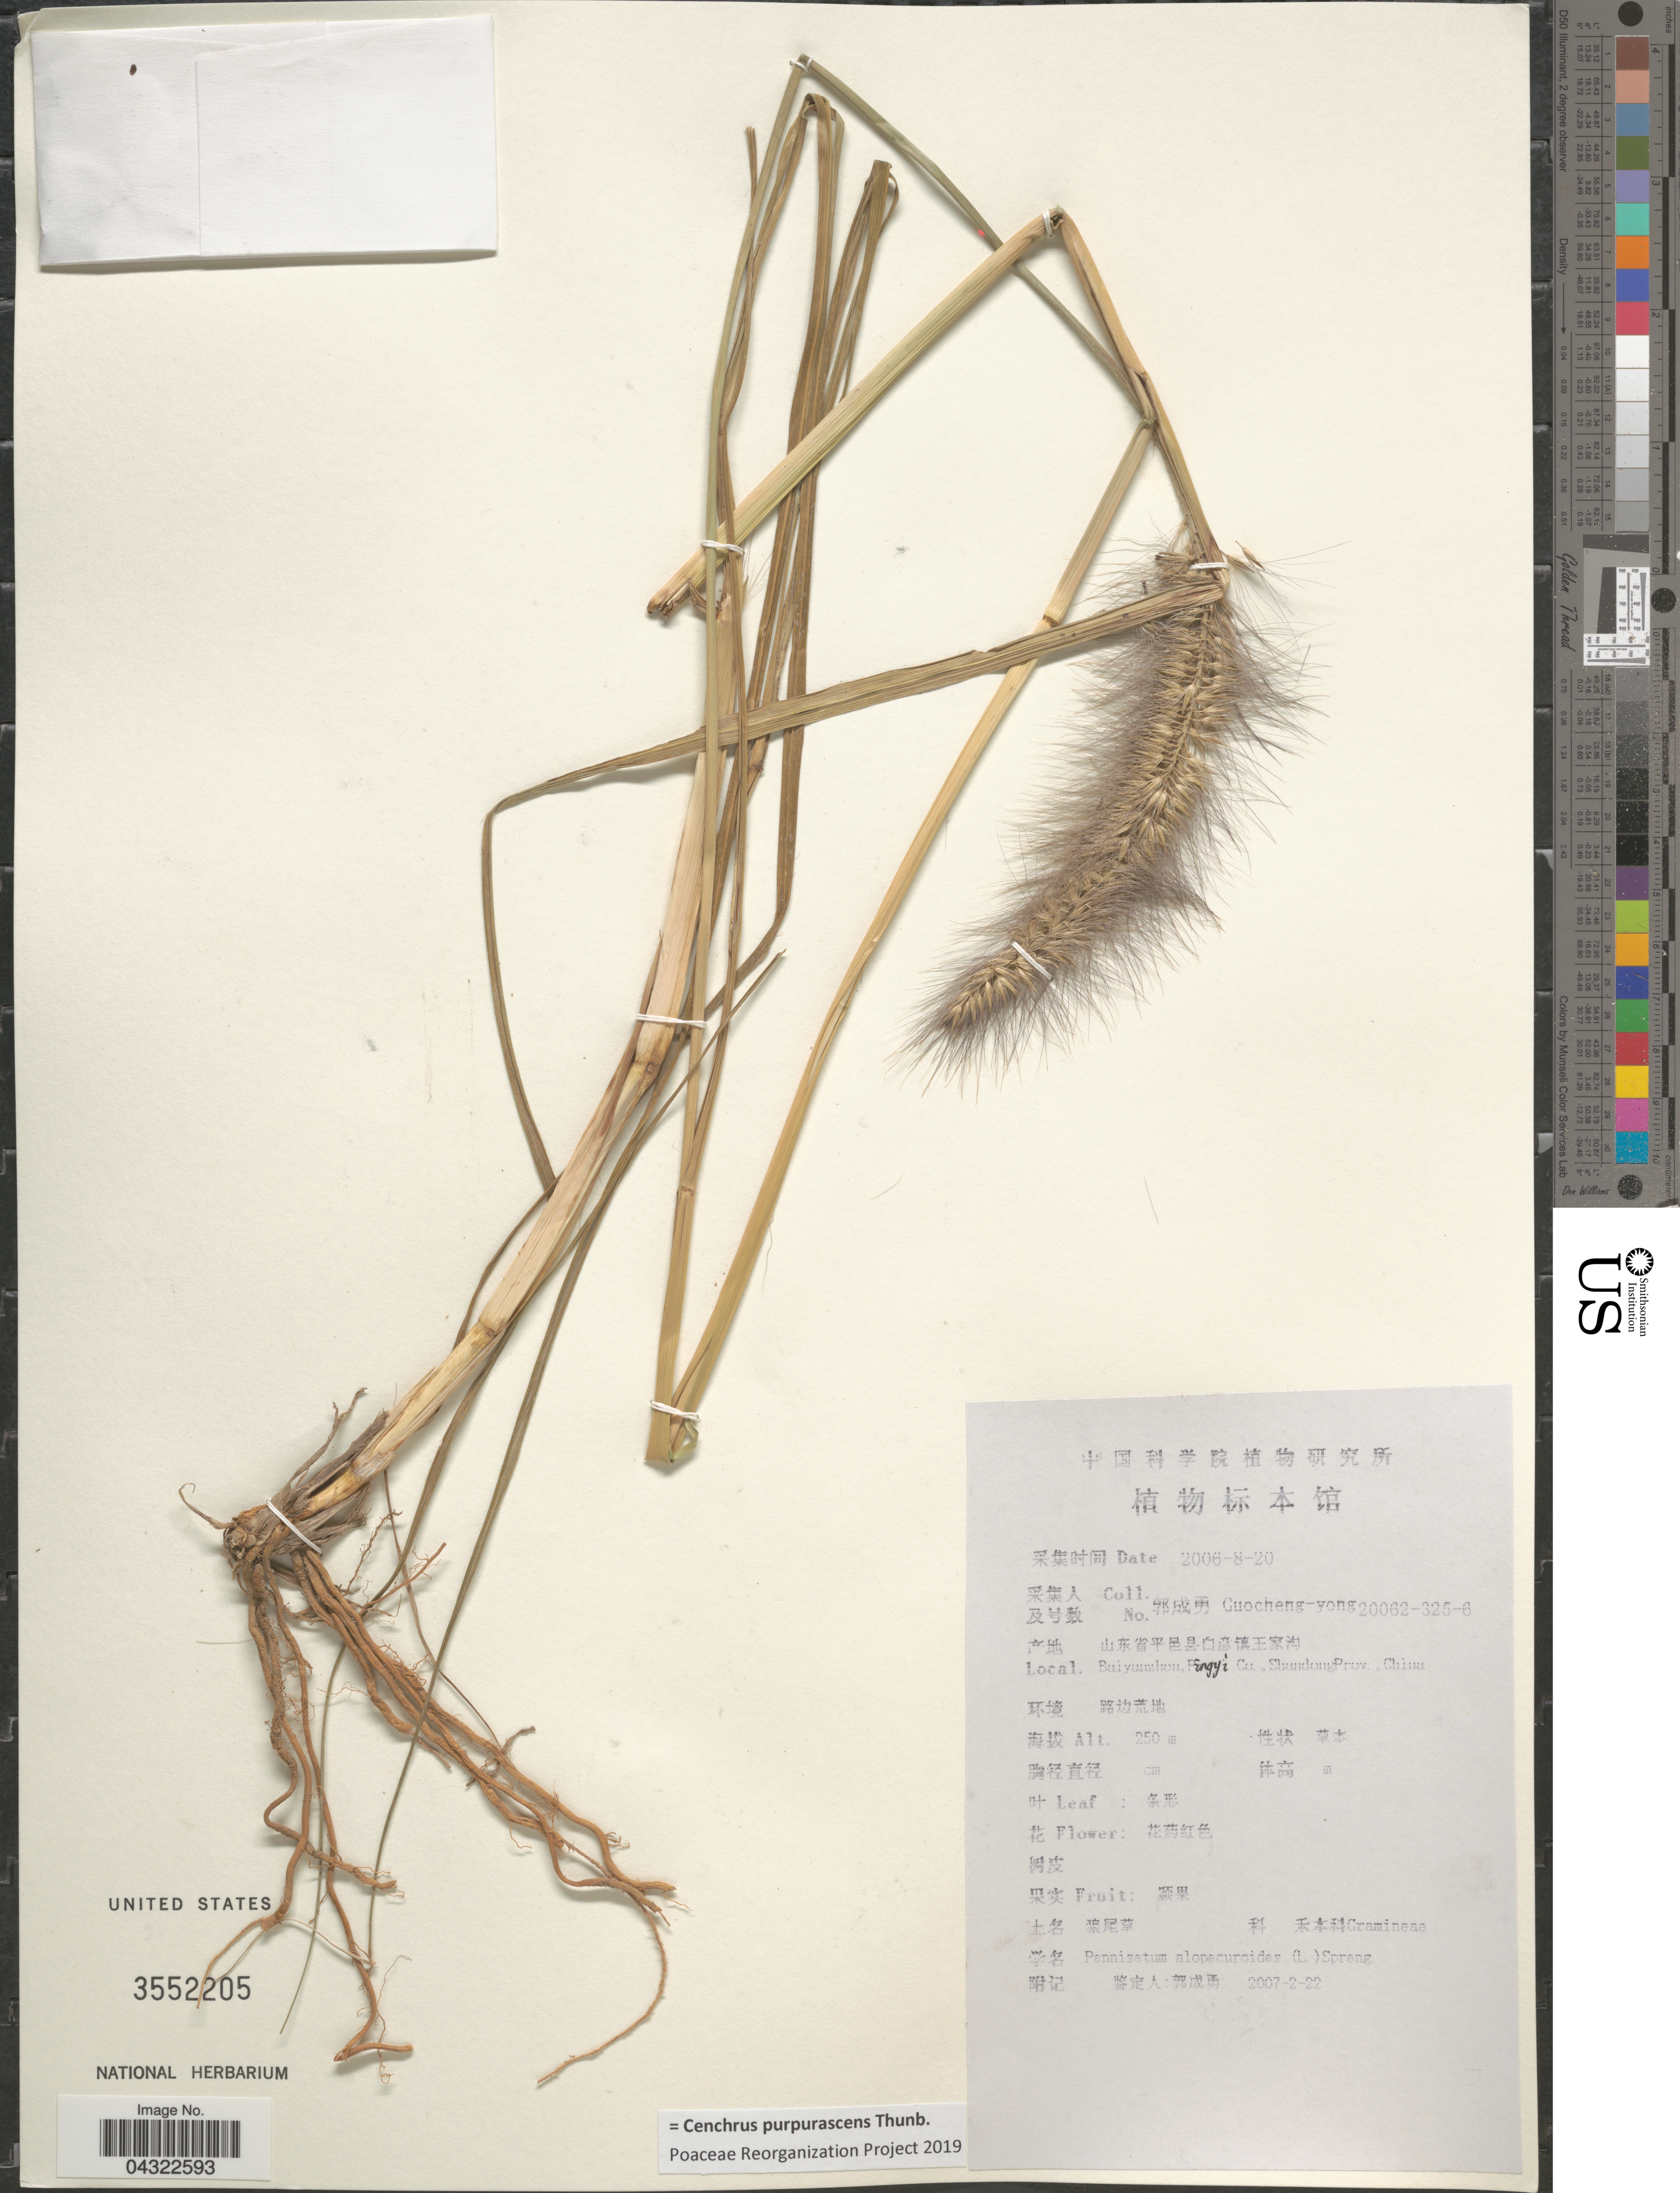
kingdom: Plantae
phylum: Tracheophyta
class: Liliopsida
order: Poales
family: Poaceae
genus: Cenchrus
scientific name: Cenchrus purpurascens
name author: Thunb.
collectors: Guo cheng-yong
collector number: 20062-325-6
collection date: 2006-08-20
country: China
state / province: Shandong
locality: Baiyanzhen, Pingyi Co.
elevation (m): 250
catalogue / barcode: US 3552205